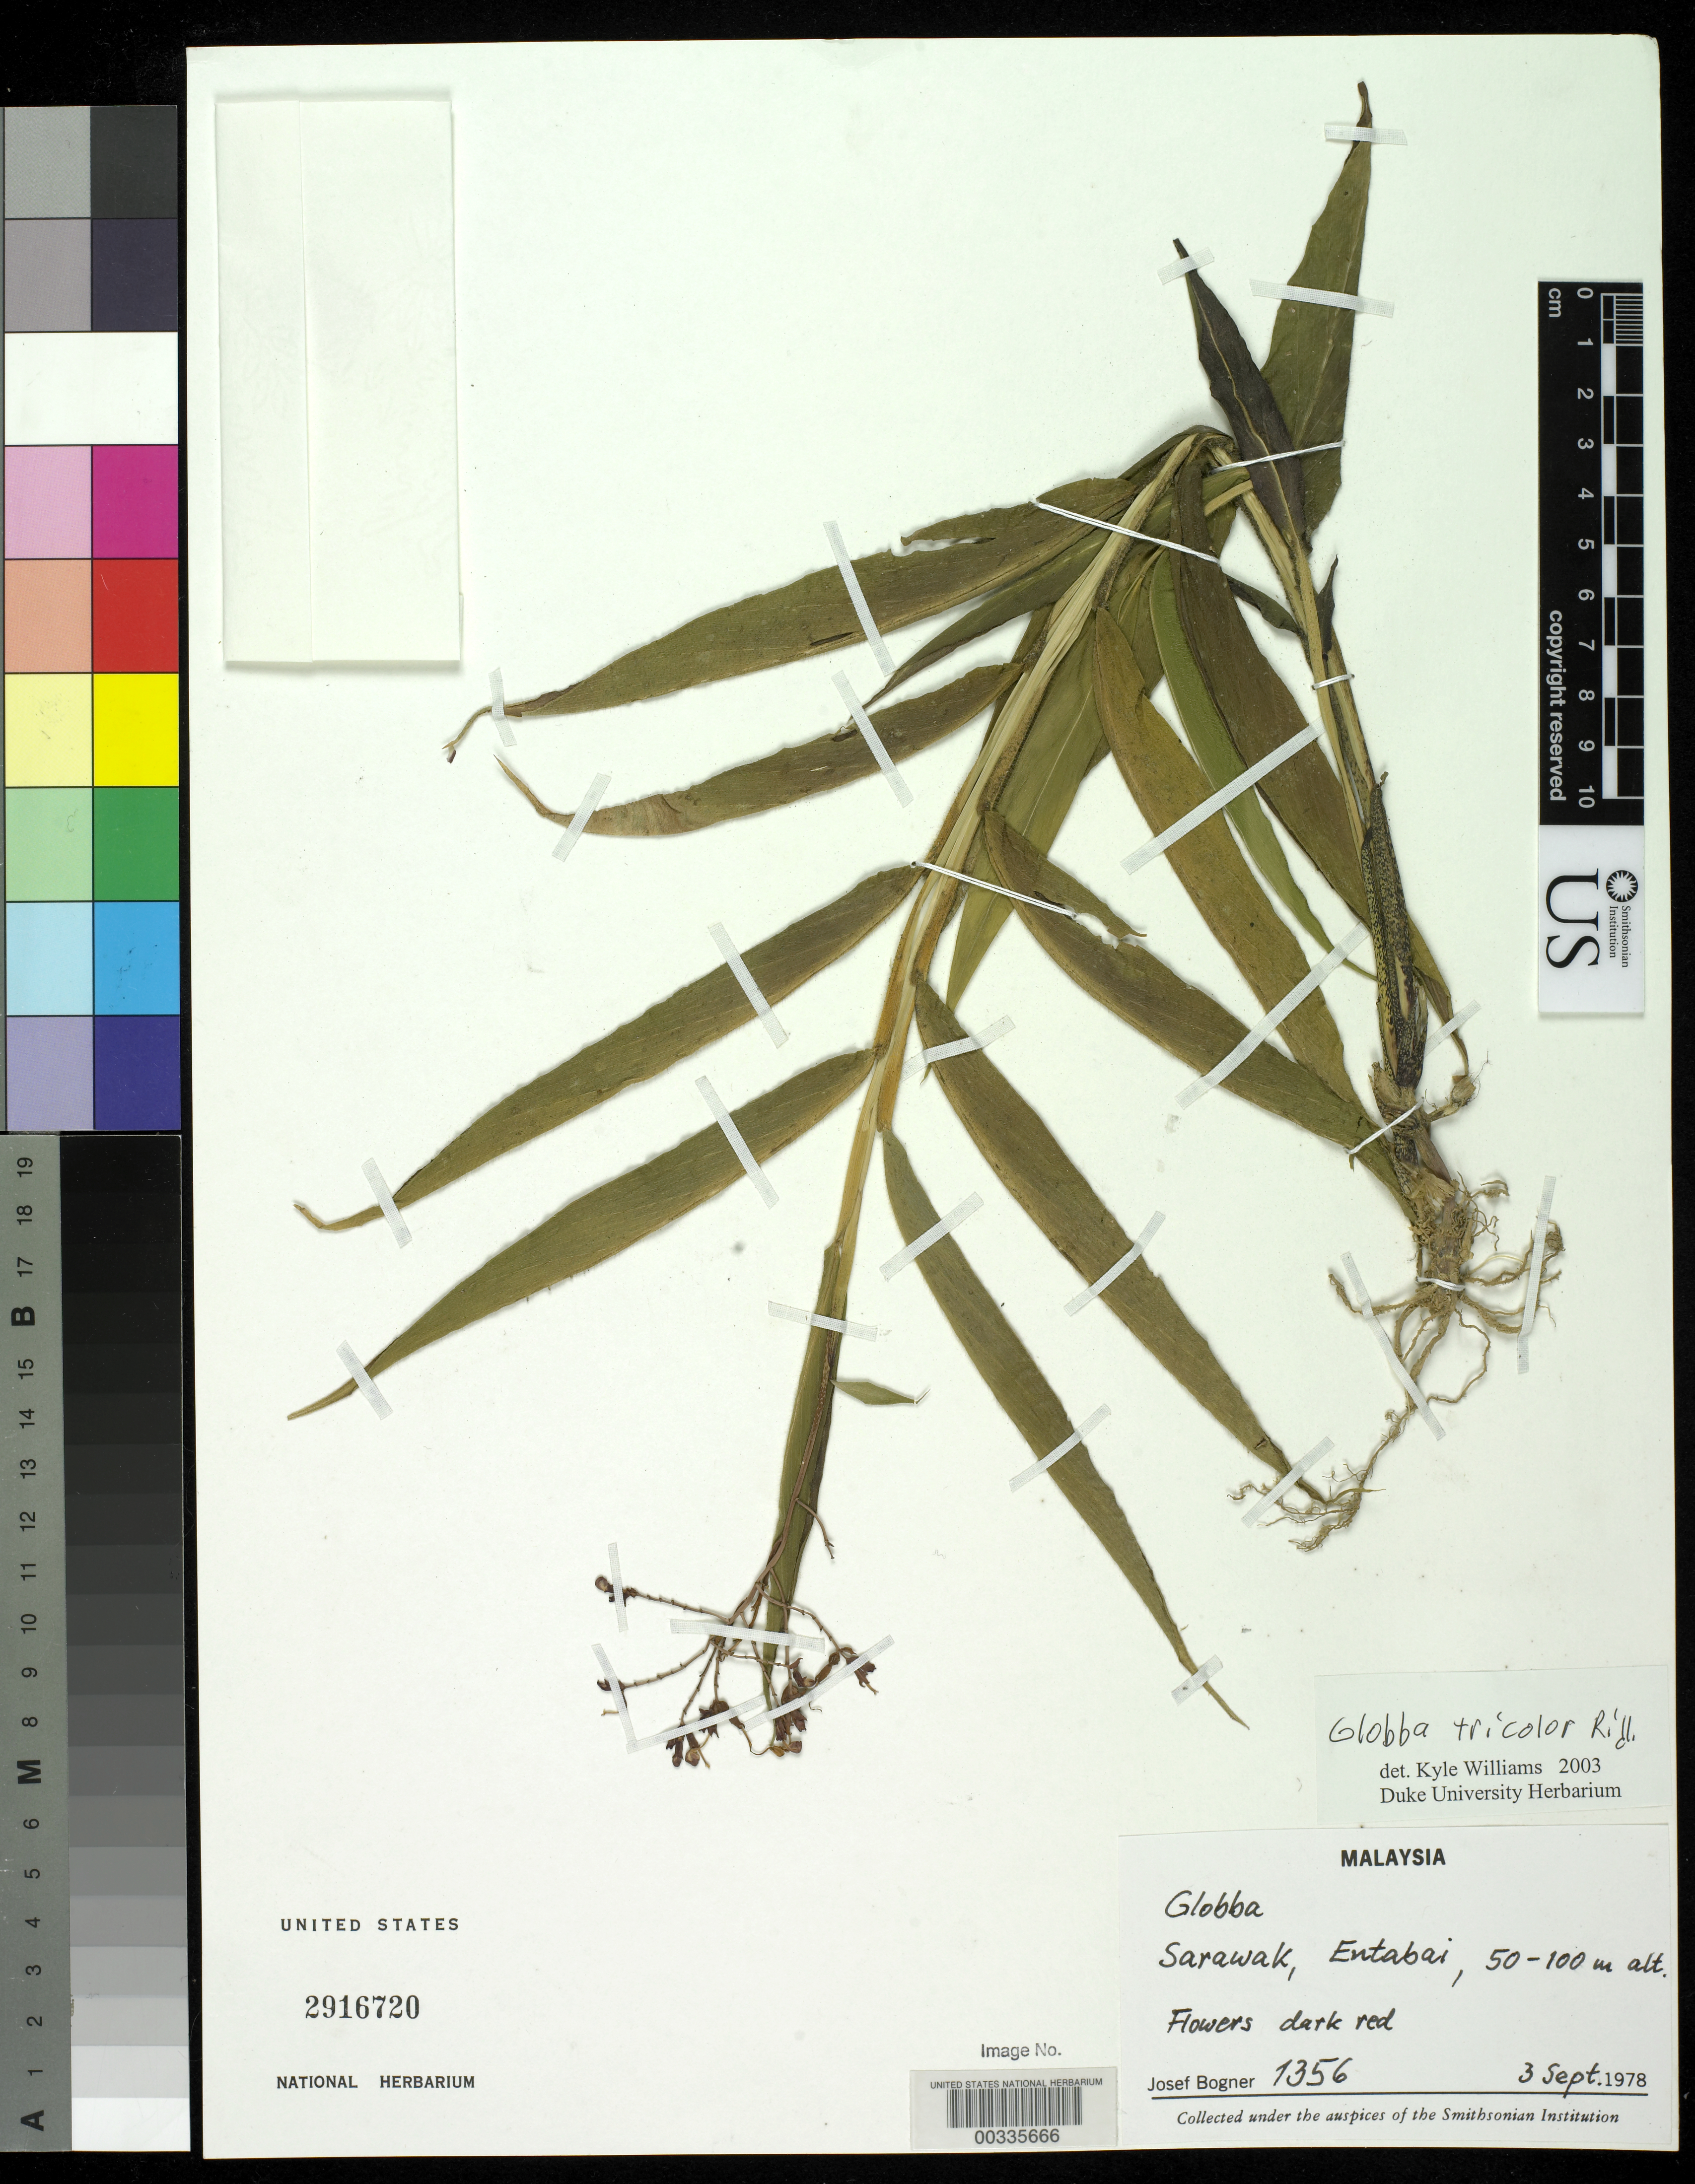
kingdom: Plantae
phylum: Tracheophyta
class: Liliopsida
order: Zingiberales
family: Zingiberaceae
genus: Globba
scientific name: Globba tricolor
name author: Ridl.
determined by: Williams, K. J.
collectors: J. Bogner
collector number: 1356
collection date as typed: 03 Sep 1978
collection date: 1978-09-03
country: Malaysia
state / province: Sarawak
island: Borneo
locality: Entabai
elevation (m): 50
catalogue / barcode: US 2916720